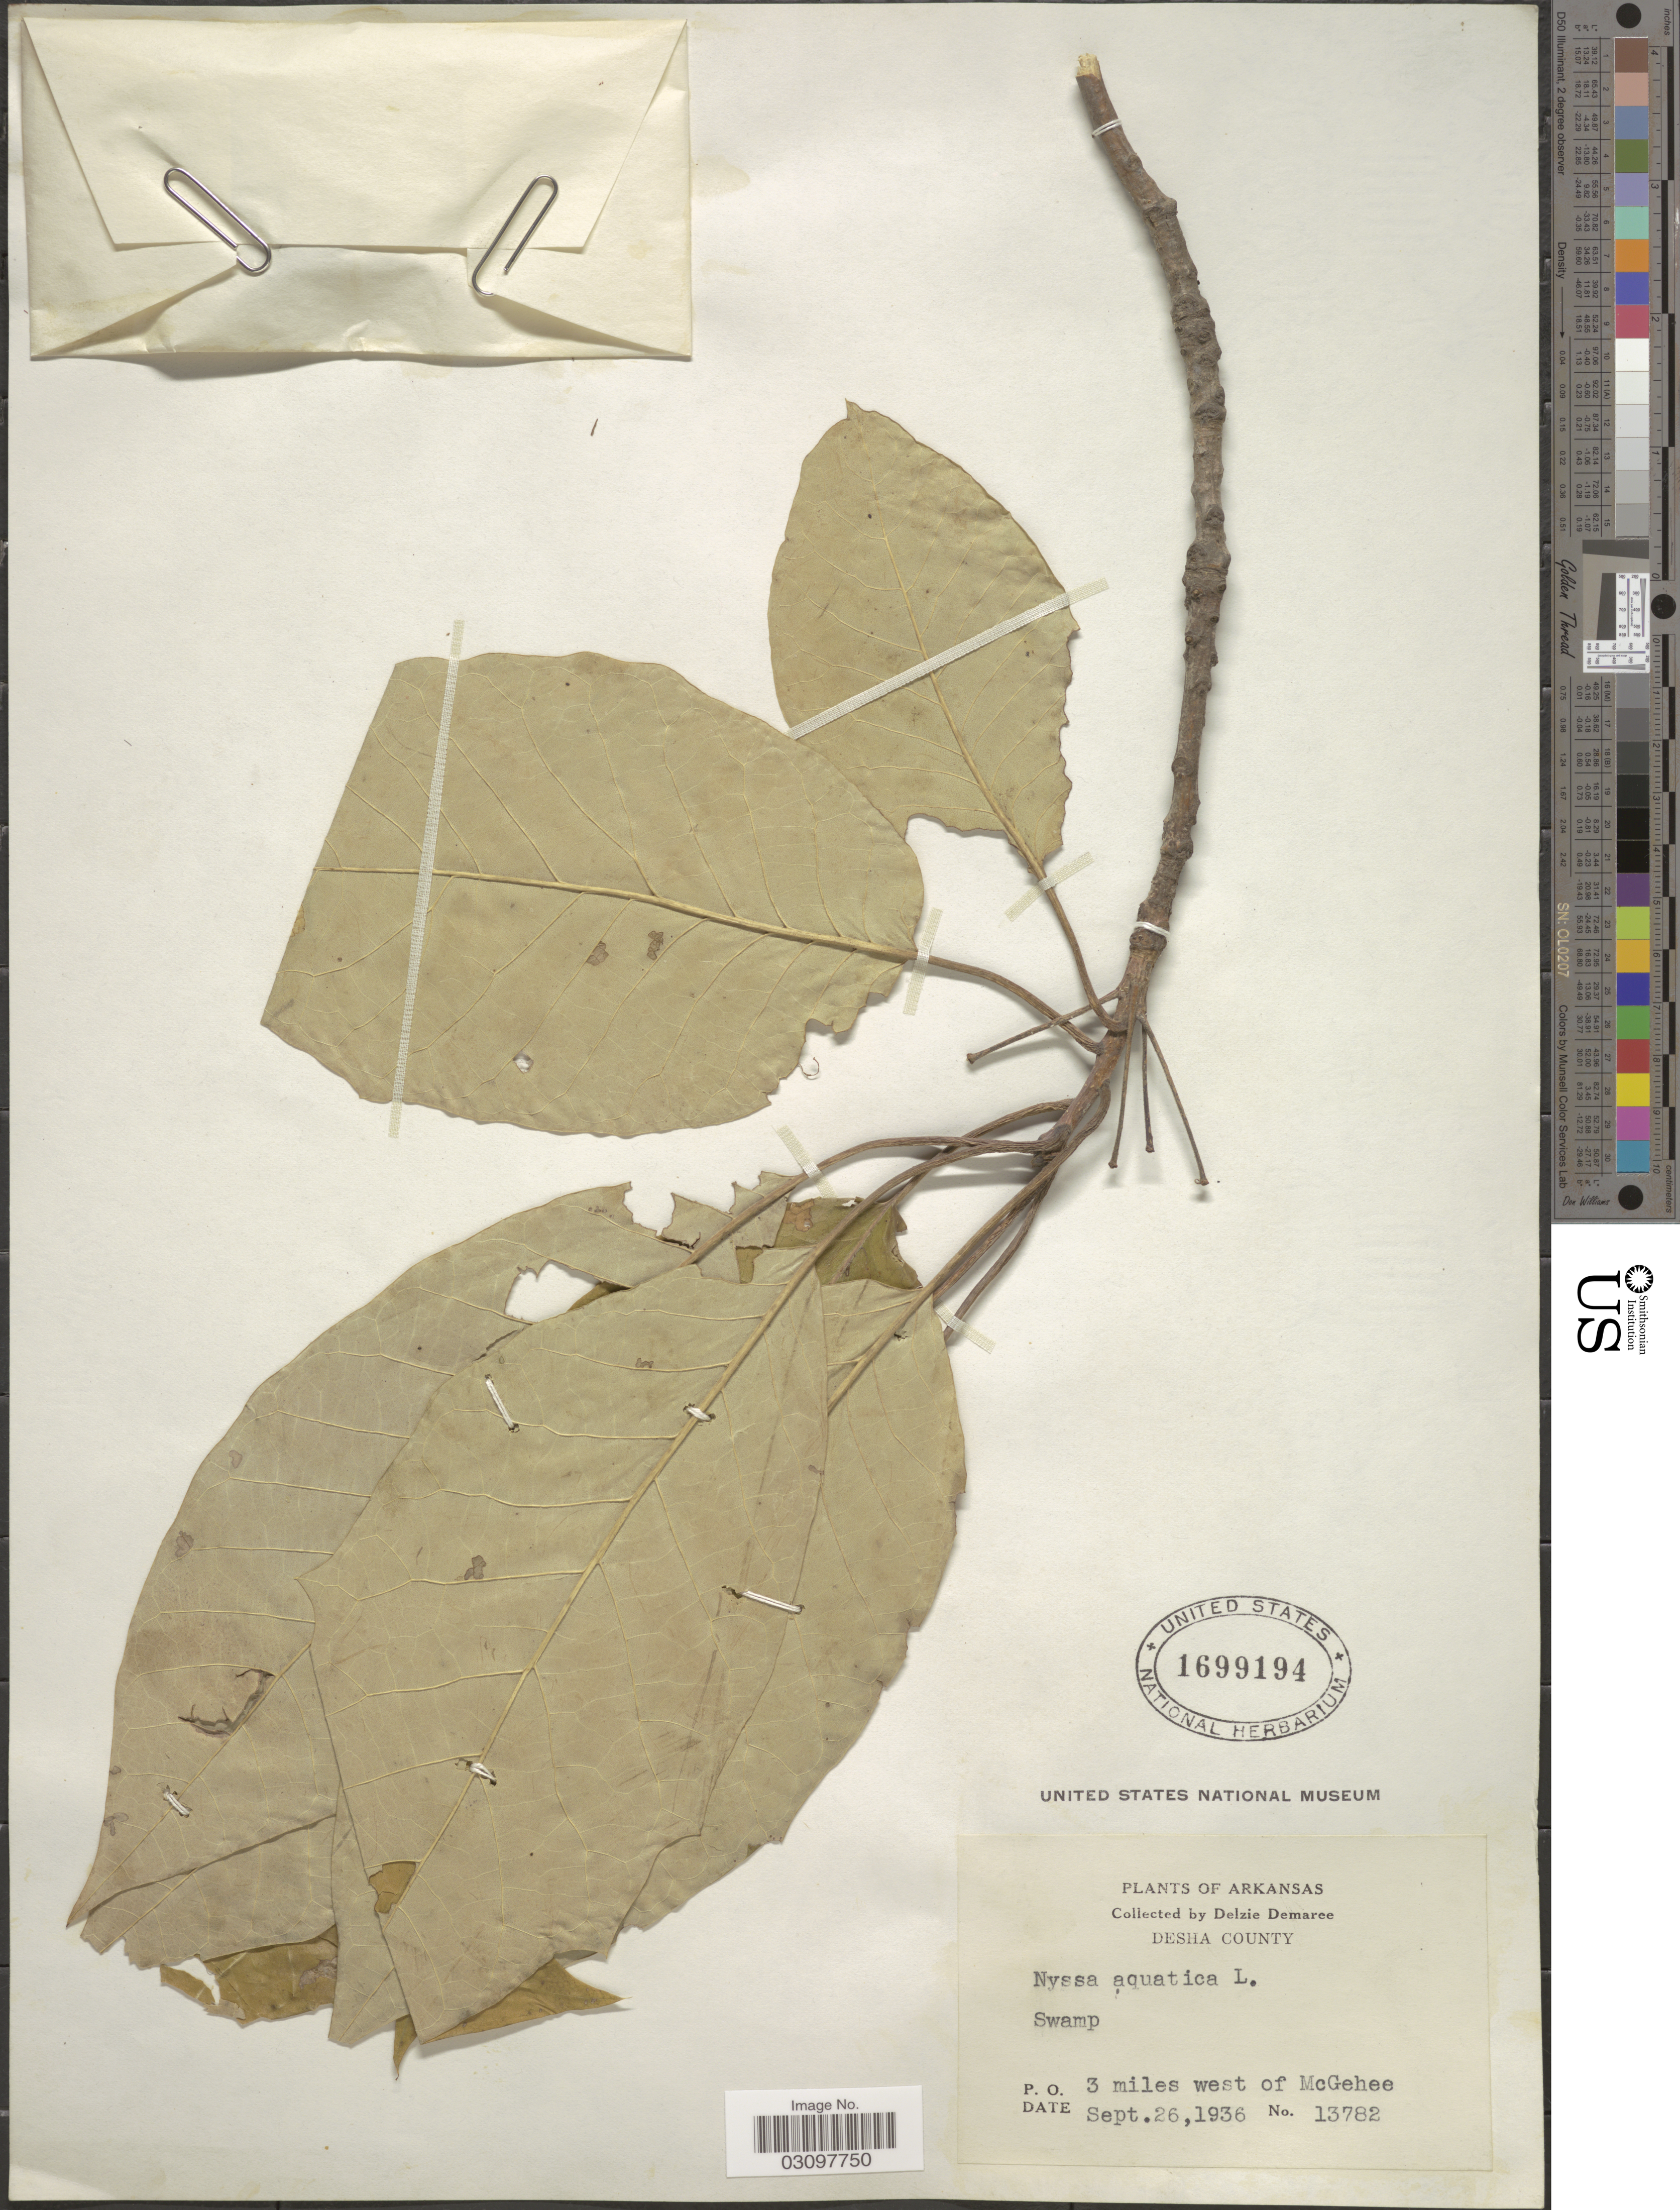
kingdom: Plantae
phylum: Tracheophyta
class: Magnoliopsida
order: Cornales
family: Nyssaceae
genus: Nyssa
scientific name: Nyssa aquatica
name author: L.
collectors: D. Demaree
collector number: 13782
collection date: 1936-09-26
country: United States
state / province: Arkansas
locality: Desha County. P. O. 3 miles west of McGehee.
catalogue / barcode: US 1699194